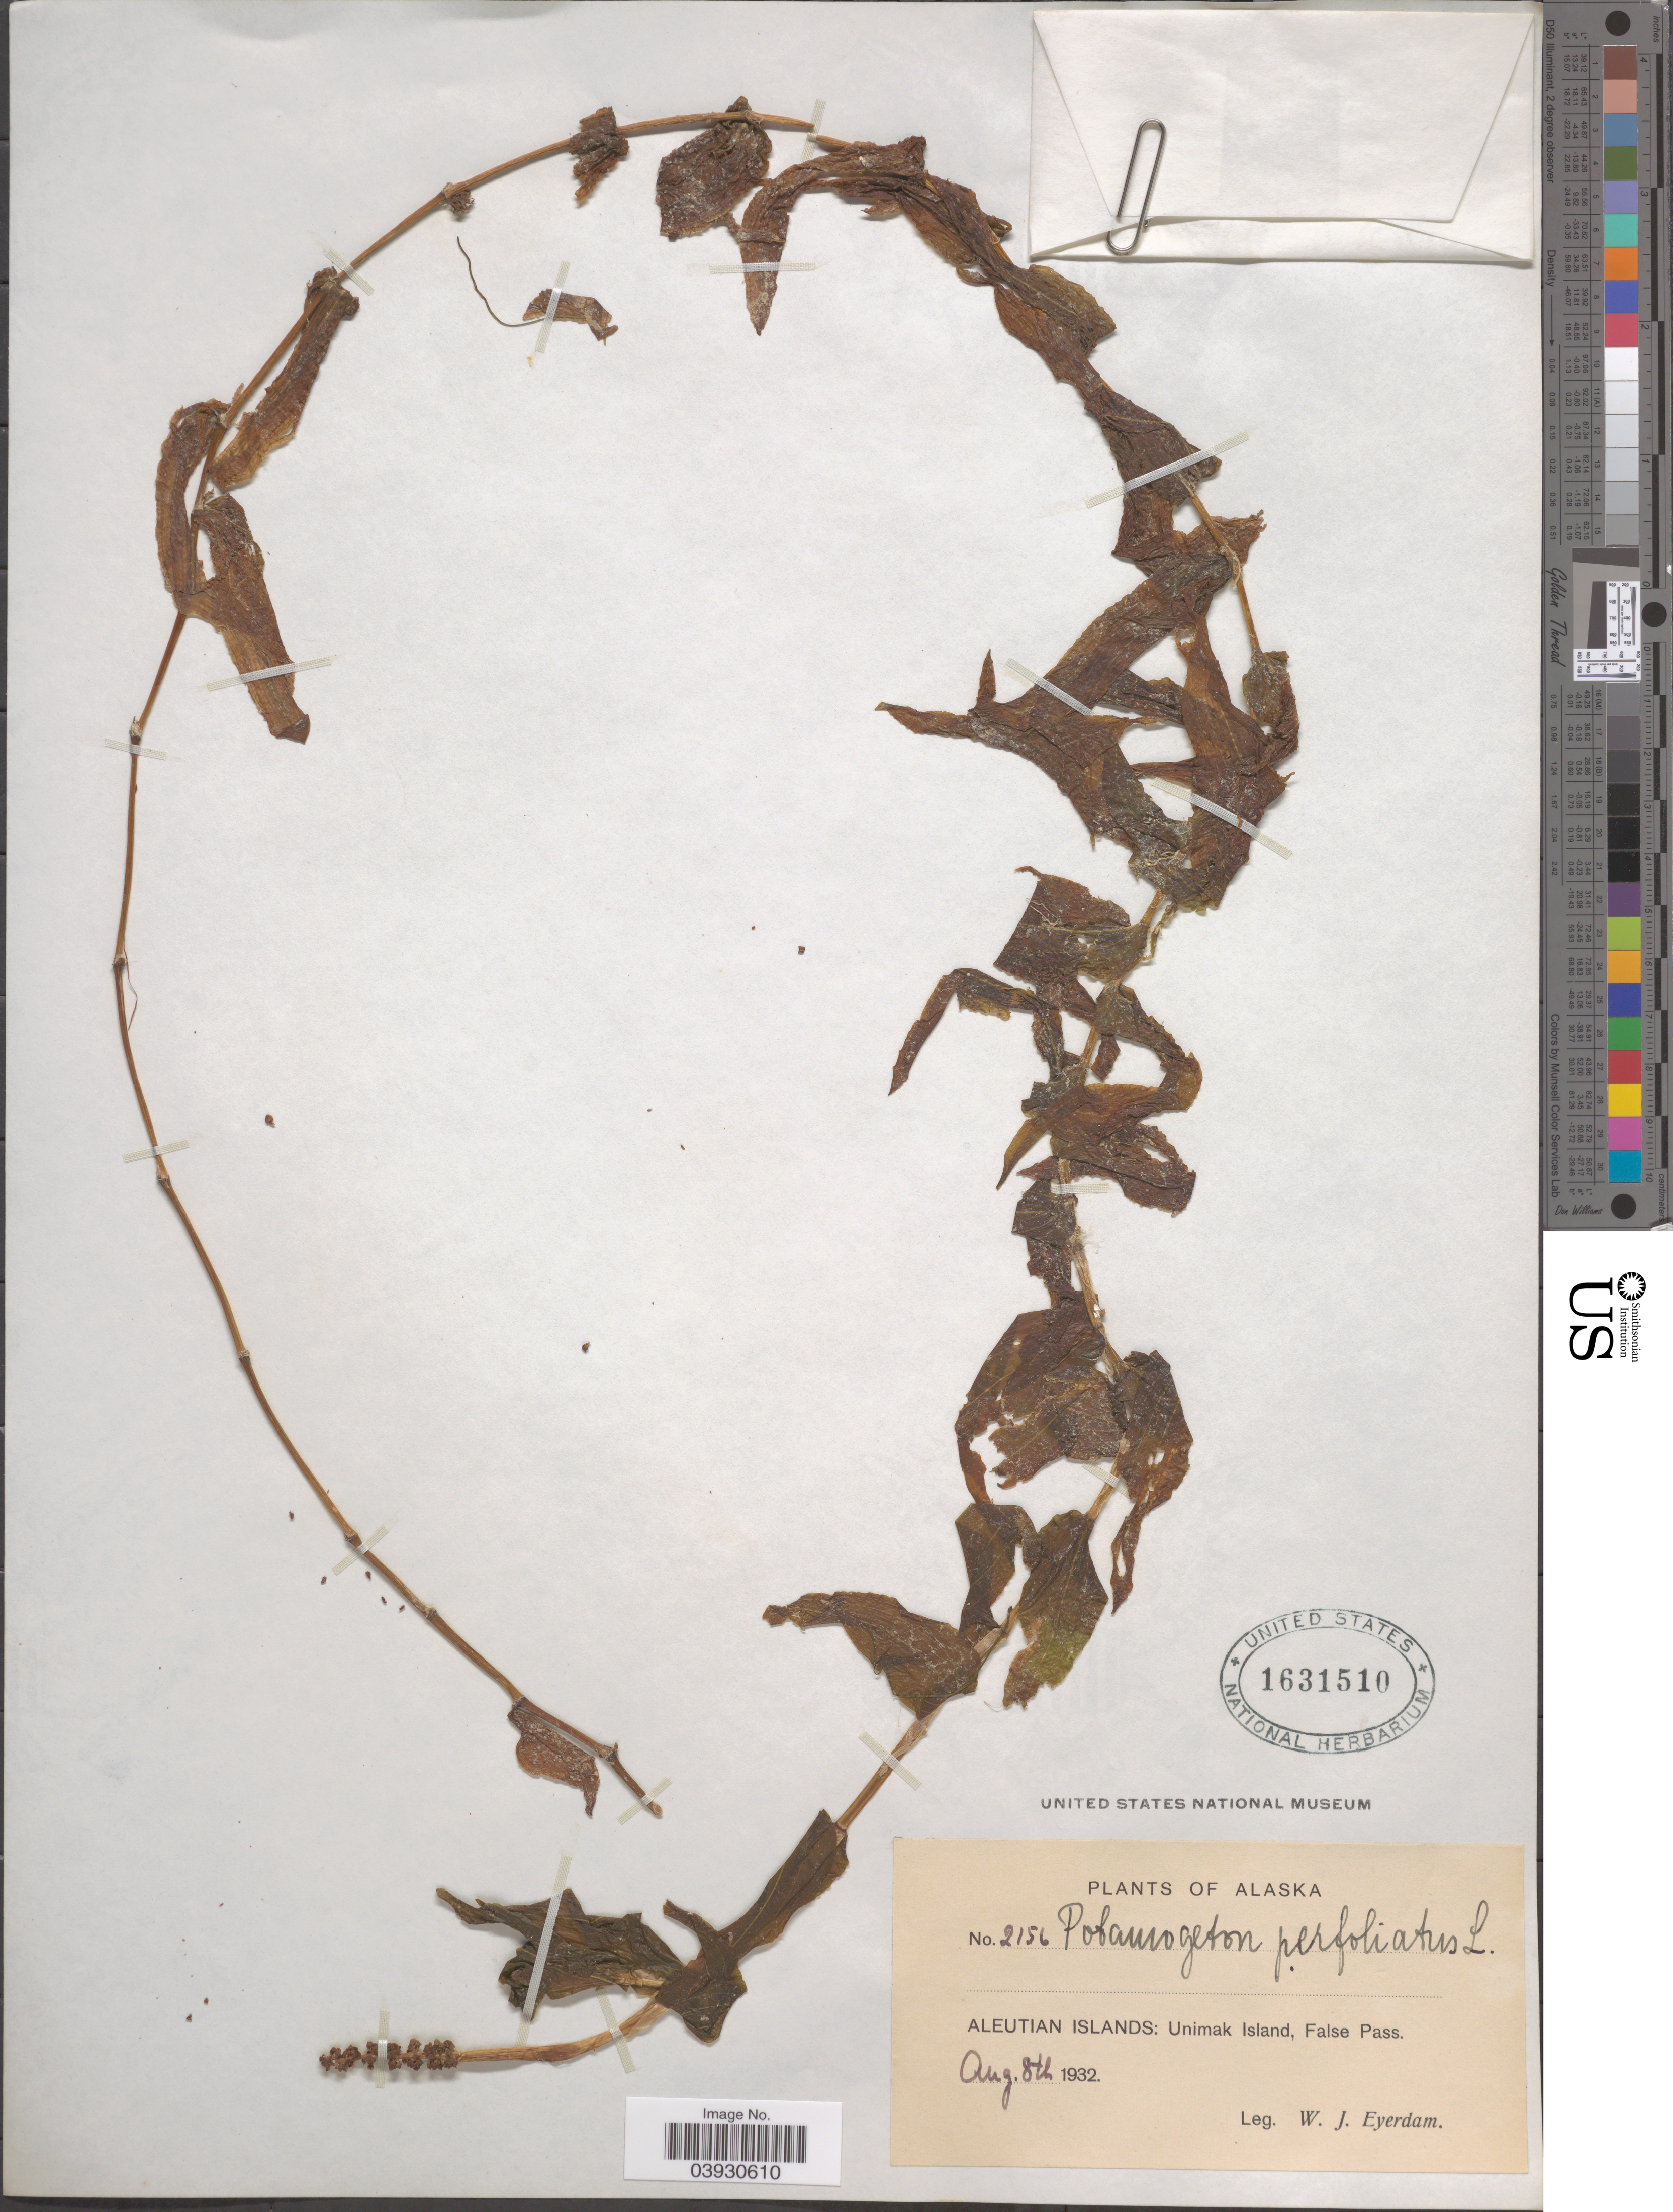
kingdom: Plantae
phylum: Tracheophyta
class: Liliopsida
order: Alismatales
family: Potamogetonaceae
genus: Potamogeton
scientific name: Potamogeton perfoliatus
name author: L.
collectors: W. J. Eyerdam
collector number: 2156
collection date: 1932-08-08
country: United States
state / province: Alaska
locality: Aleutian Islands: Unimak Island, False Pass.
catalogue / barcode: US 1631510